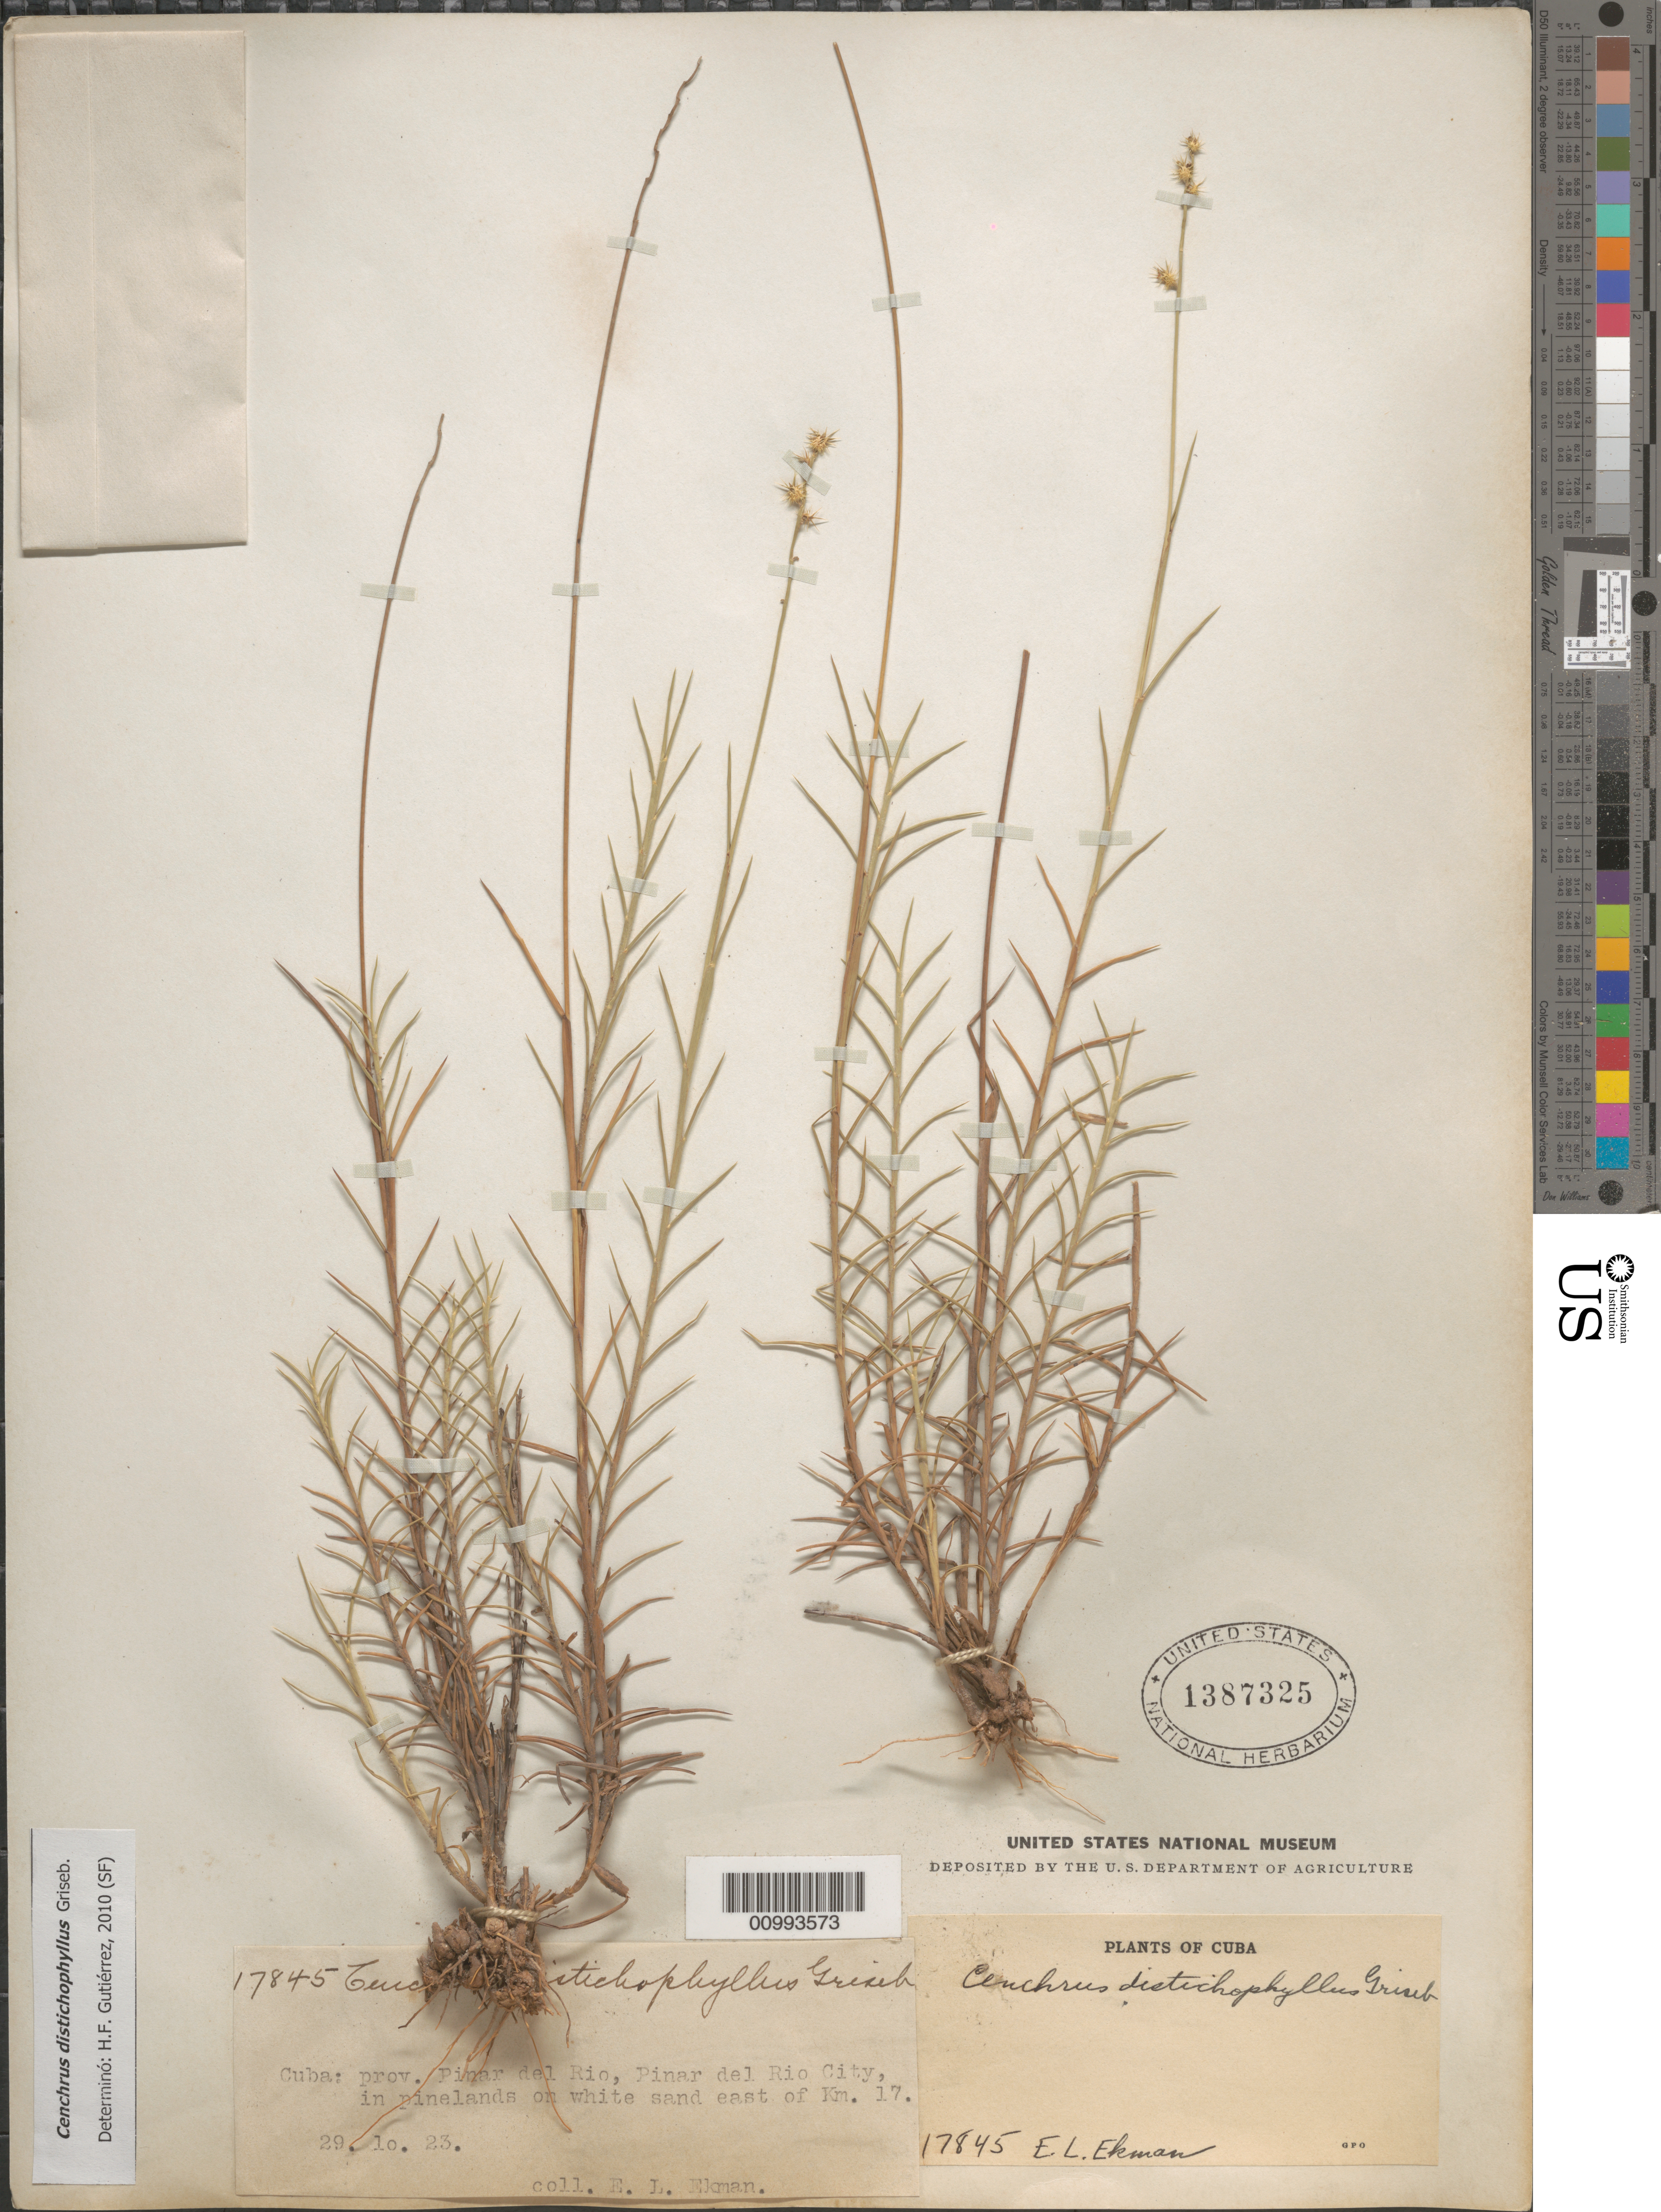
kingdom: Plantae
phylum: Tracheophyta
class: Liliopsida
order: Poales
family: Poaceae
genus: Cenchrus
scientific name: Cenchrus distichophyllus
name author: Griseb.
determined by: Gutiérrez, H. F.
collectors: E. L. Ekman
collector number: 17845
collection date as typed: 29 Oct 1923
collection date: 1923-10-29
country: Cuba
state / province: Pinar del Rio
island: Cuba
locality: Pinar del Rio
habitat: Pineland on white sand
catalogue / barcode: US 1387325